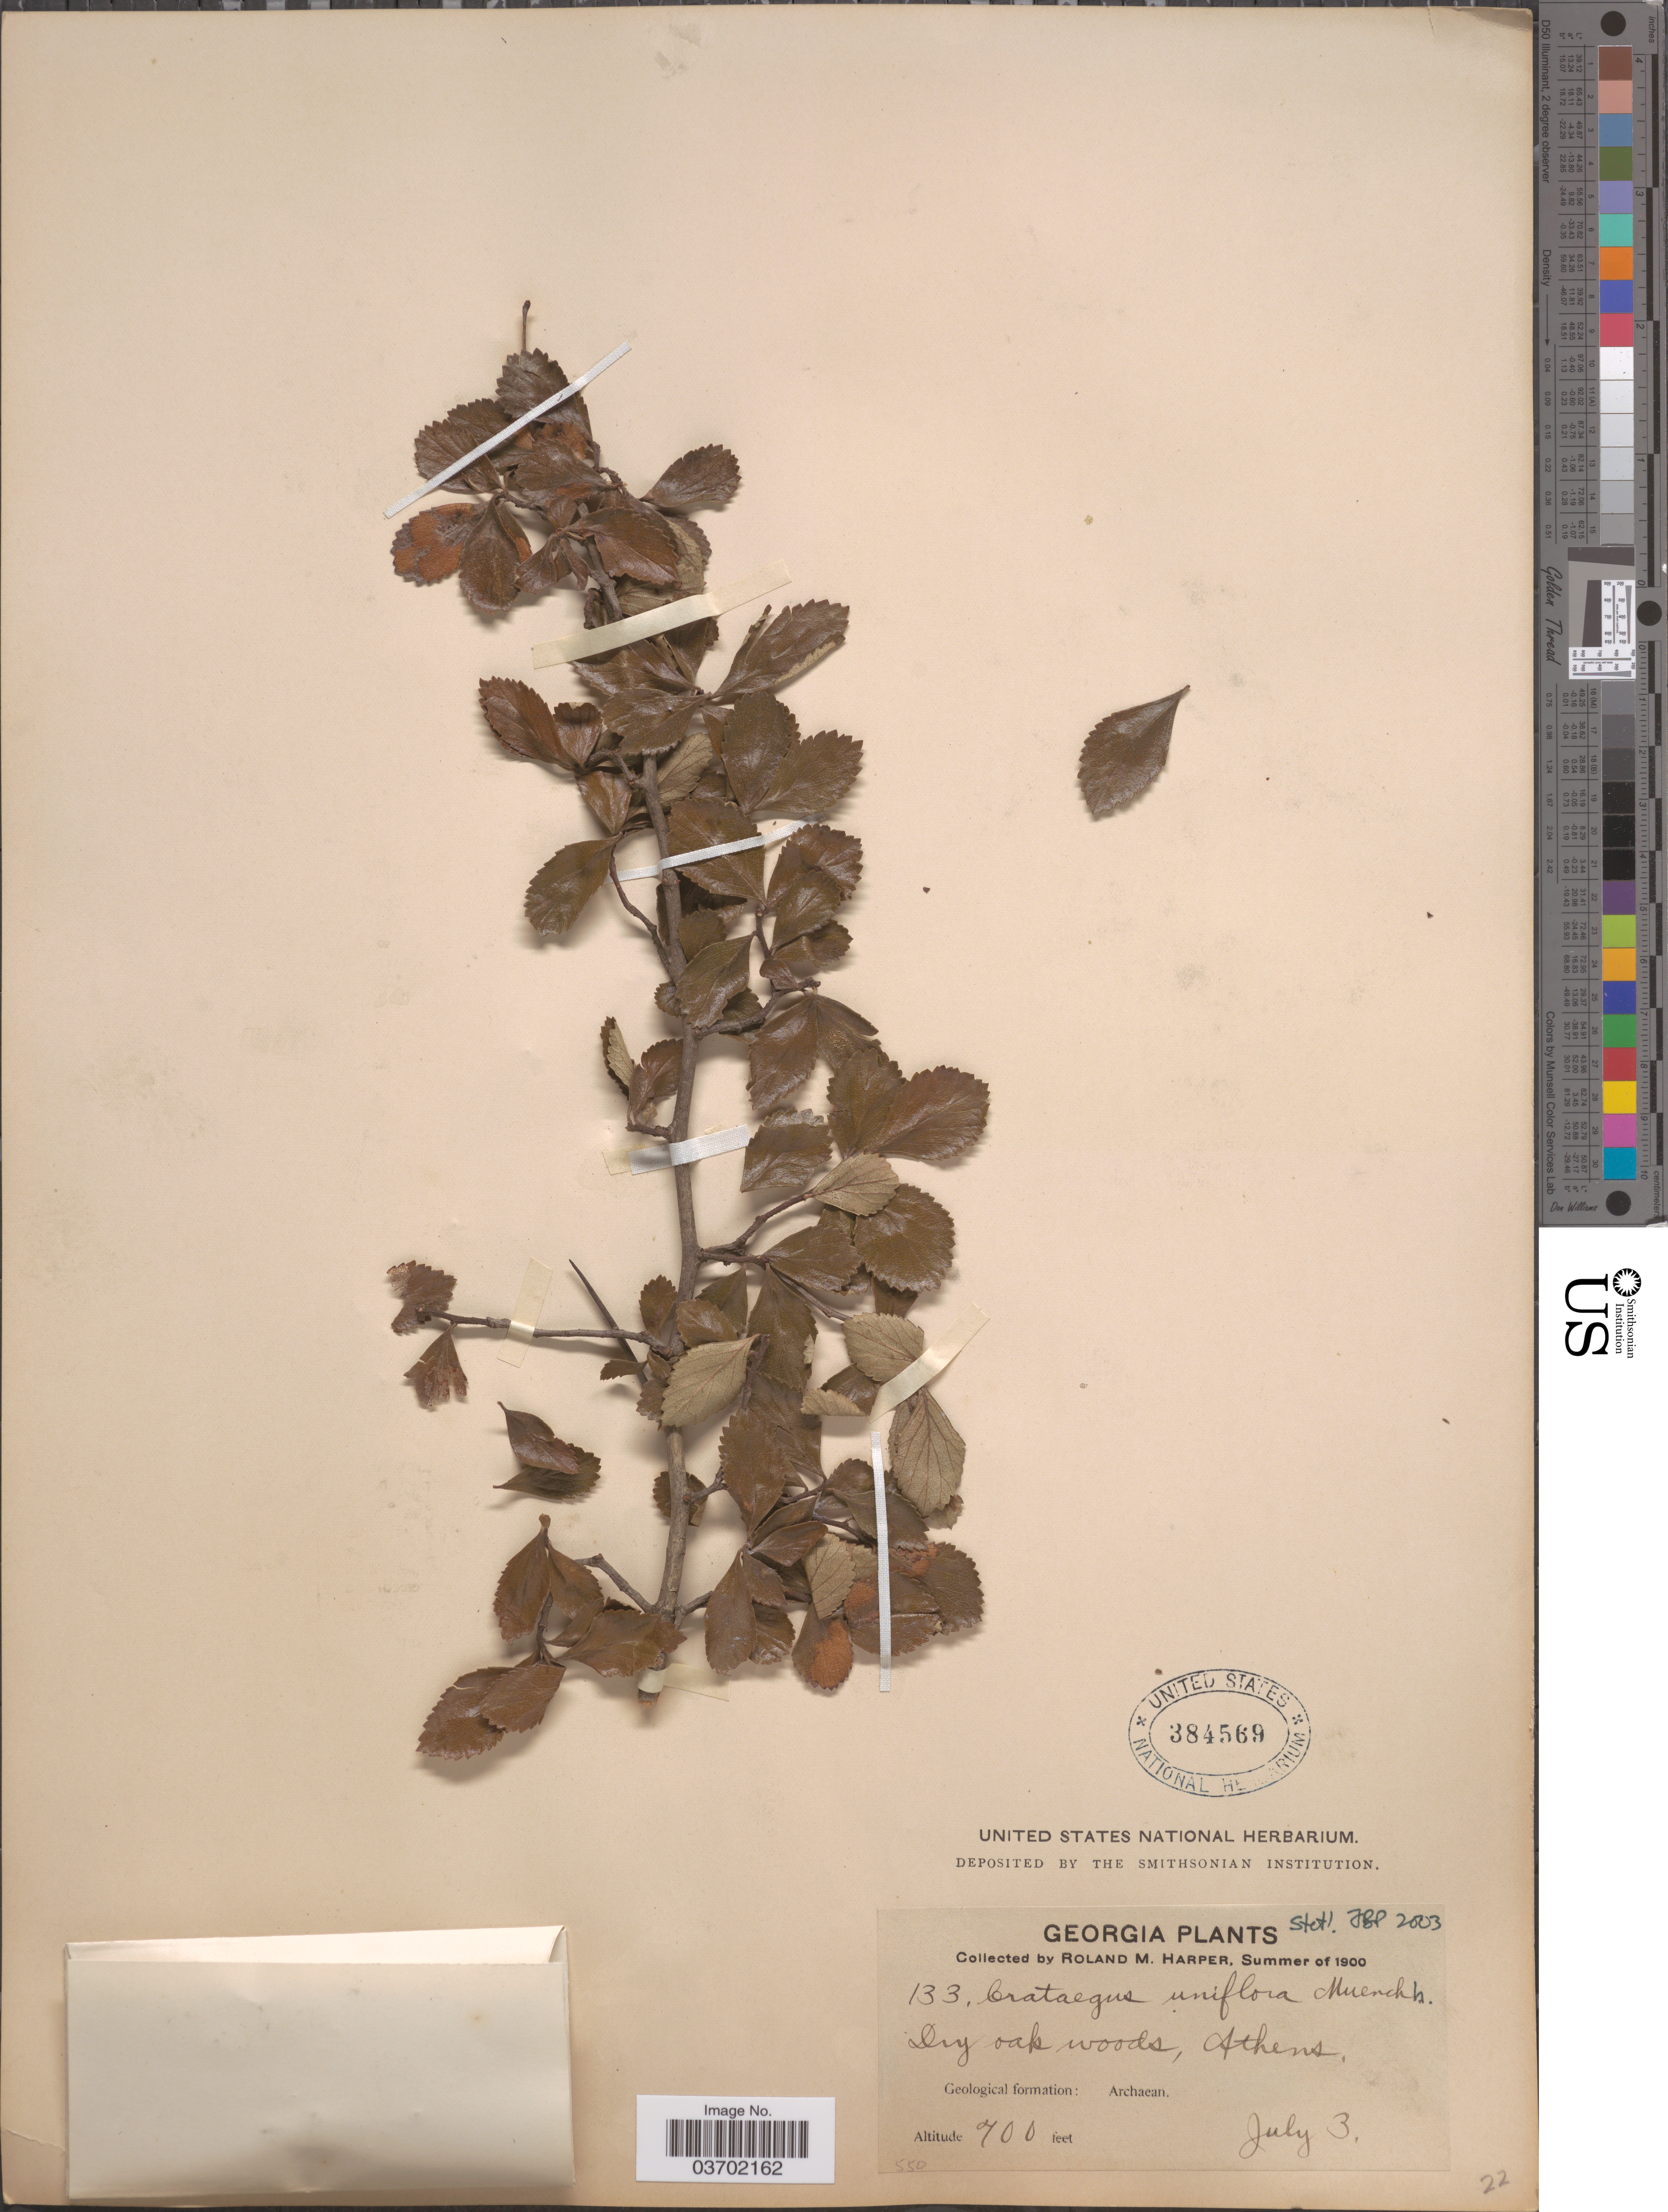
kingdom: Plantae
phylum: Tracheophyta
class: Magnoliopsida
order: Rosales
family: Rosaceae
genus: Crataegus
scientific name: Crataegus uniflora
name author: Münchh.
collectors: R. M. Harper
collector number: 133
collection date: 1900-07-03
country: United States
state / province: Georgia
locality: Dry oak woods, Athens. Geological formation: Archaean.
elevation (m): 122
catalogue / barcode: US 384569